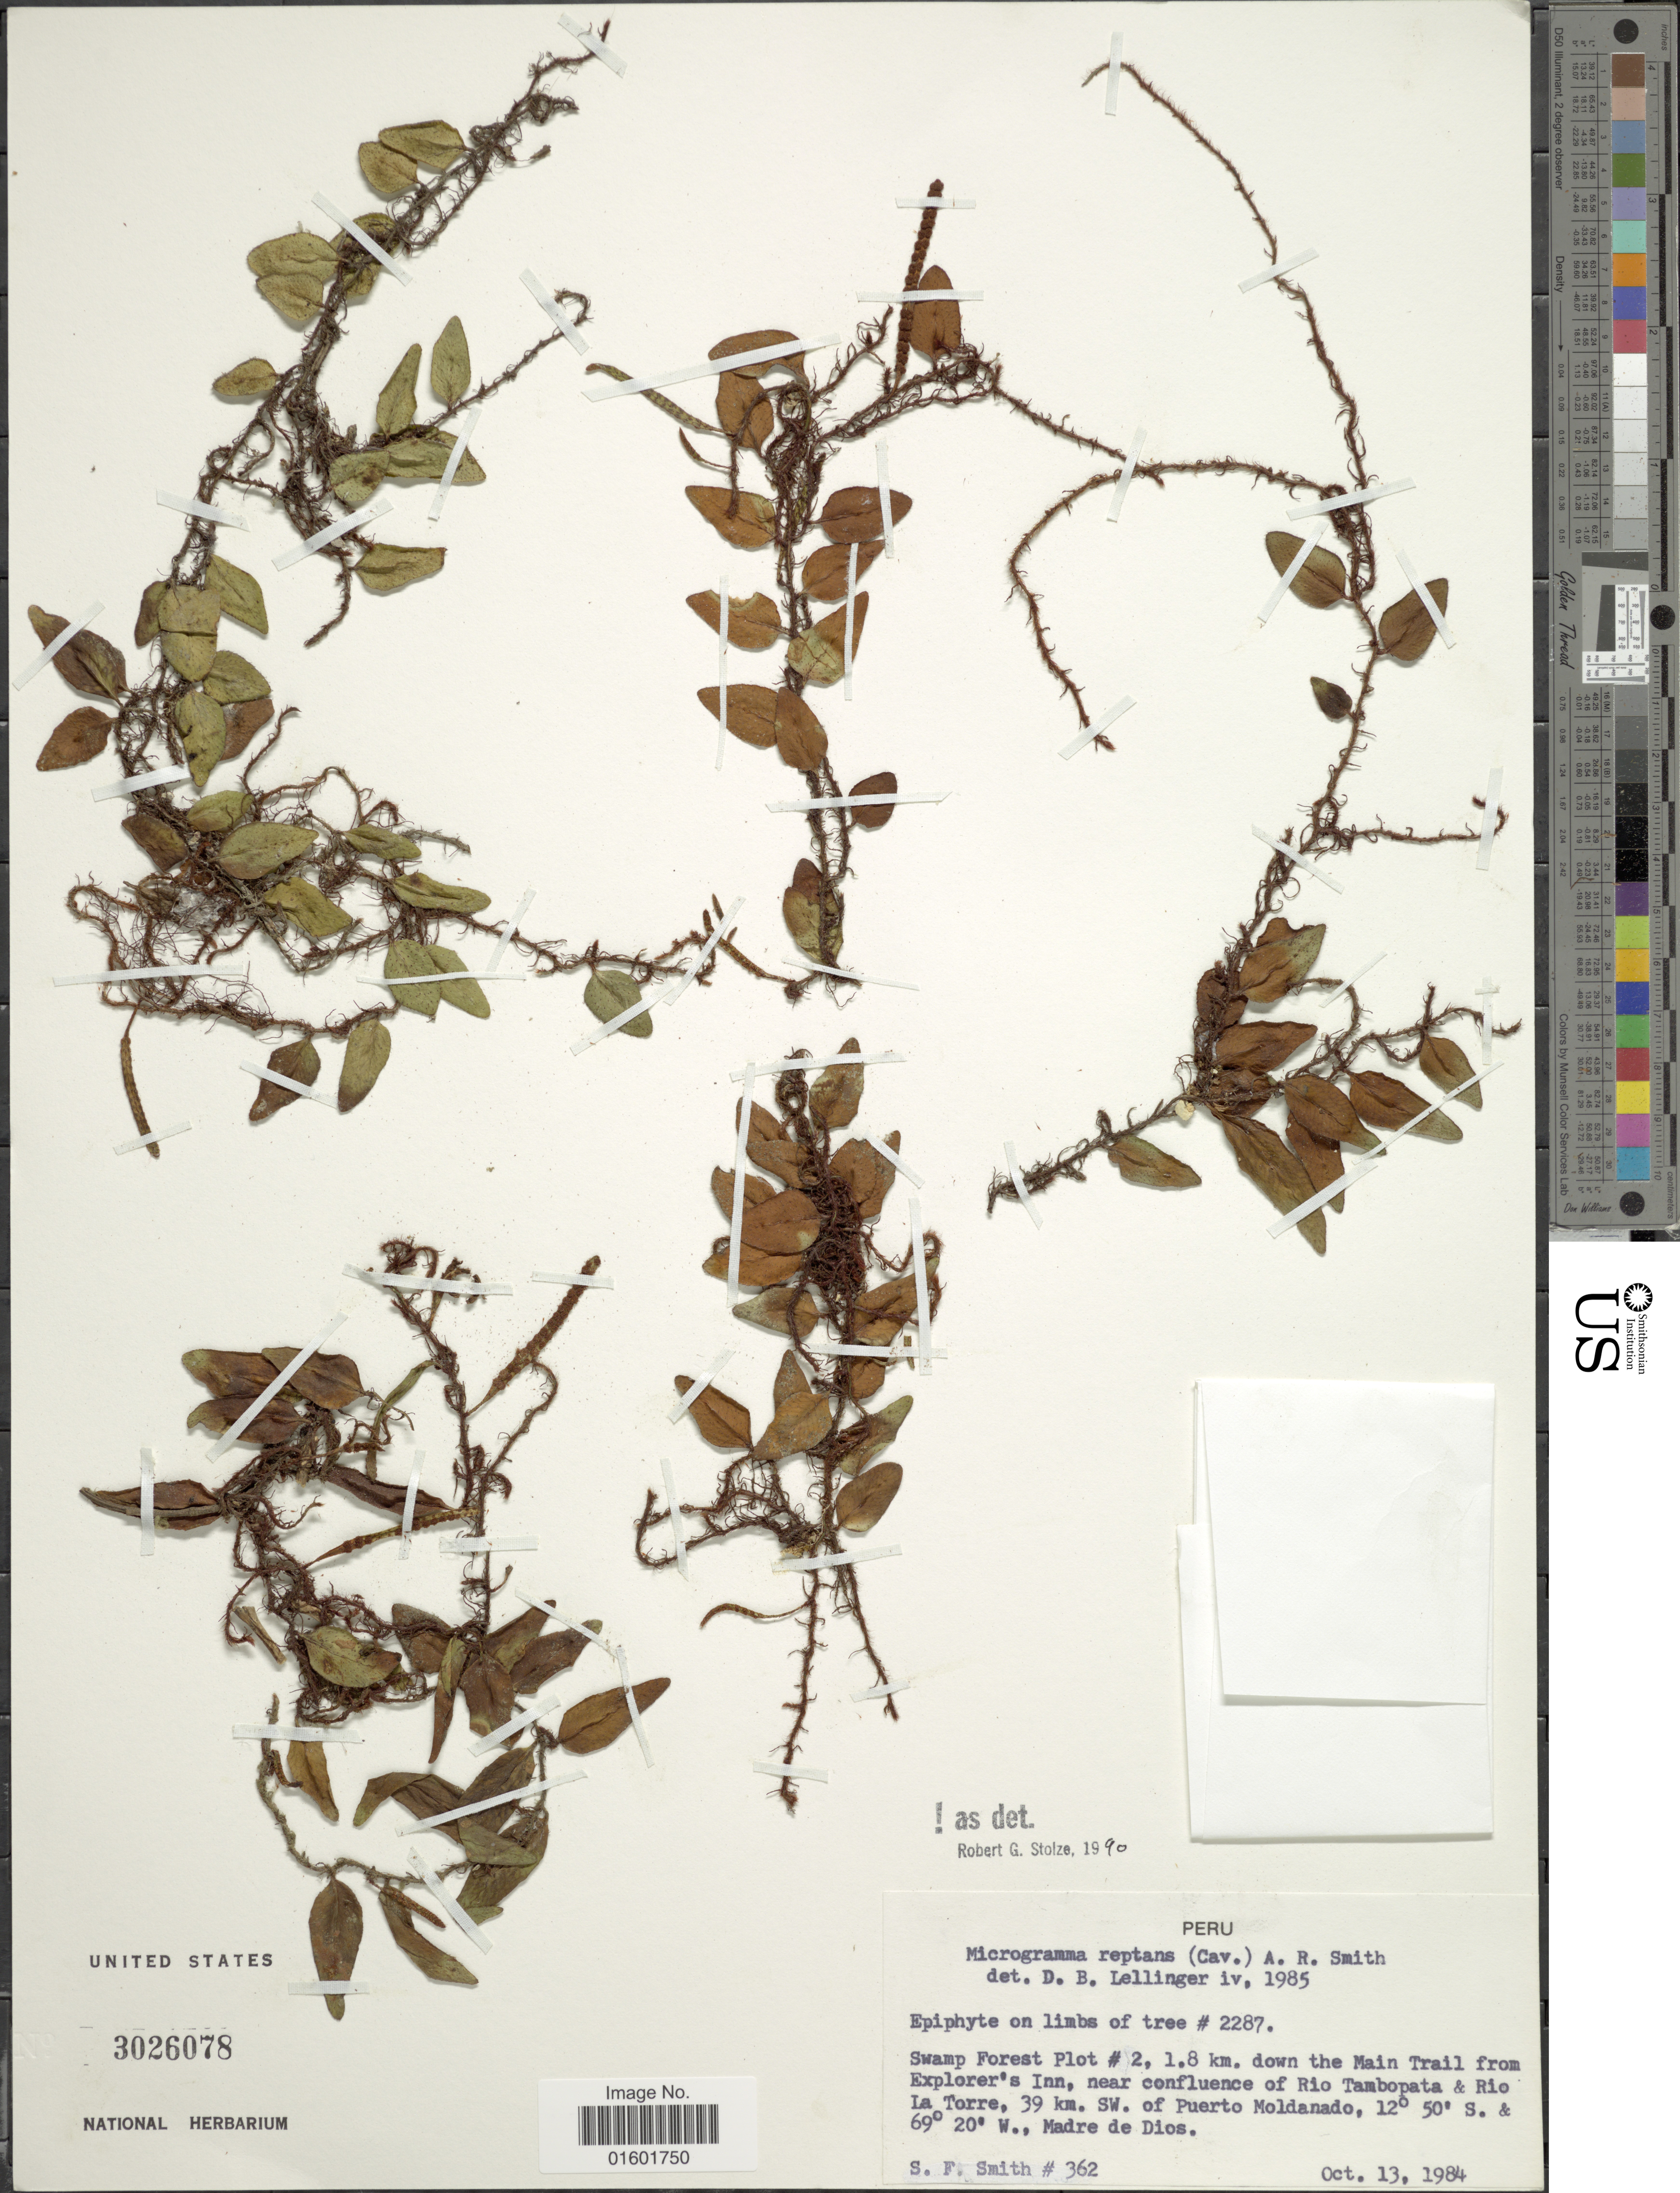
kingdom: Plantae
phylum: Tracheophyta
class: Polypodiopsida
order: Polypodiales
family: Polypodiaceae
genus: Microgramma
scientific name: Microgramma reptans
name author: (Cav.) A.R. Sm.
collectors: S.F. Smith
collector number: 362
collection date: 1984-10-13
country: Peru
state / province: Madre de Dios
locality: Swamp Forest Plot #2, 1.8 km. down the Main Trail from Explorer's Inn, near confluence of Rio Tambopata & Rio La Torre, 39 km SW of Puerto Moldanado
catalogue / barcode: US 3026078